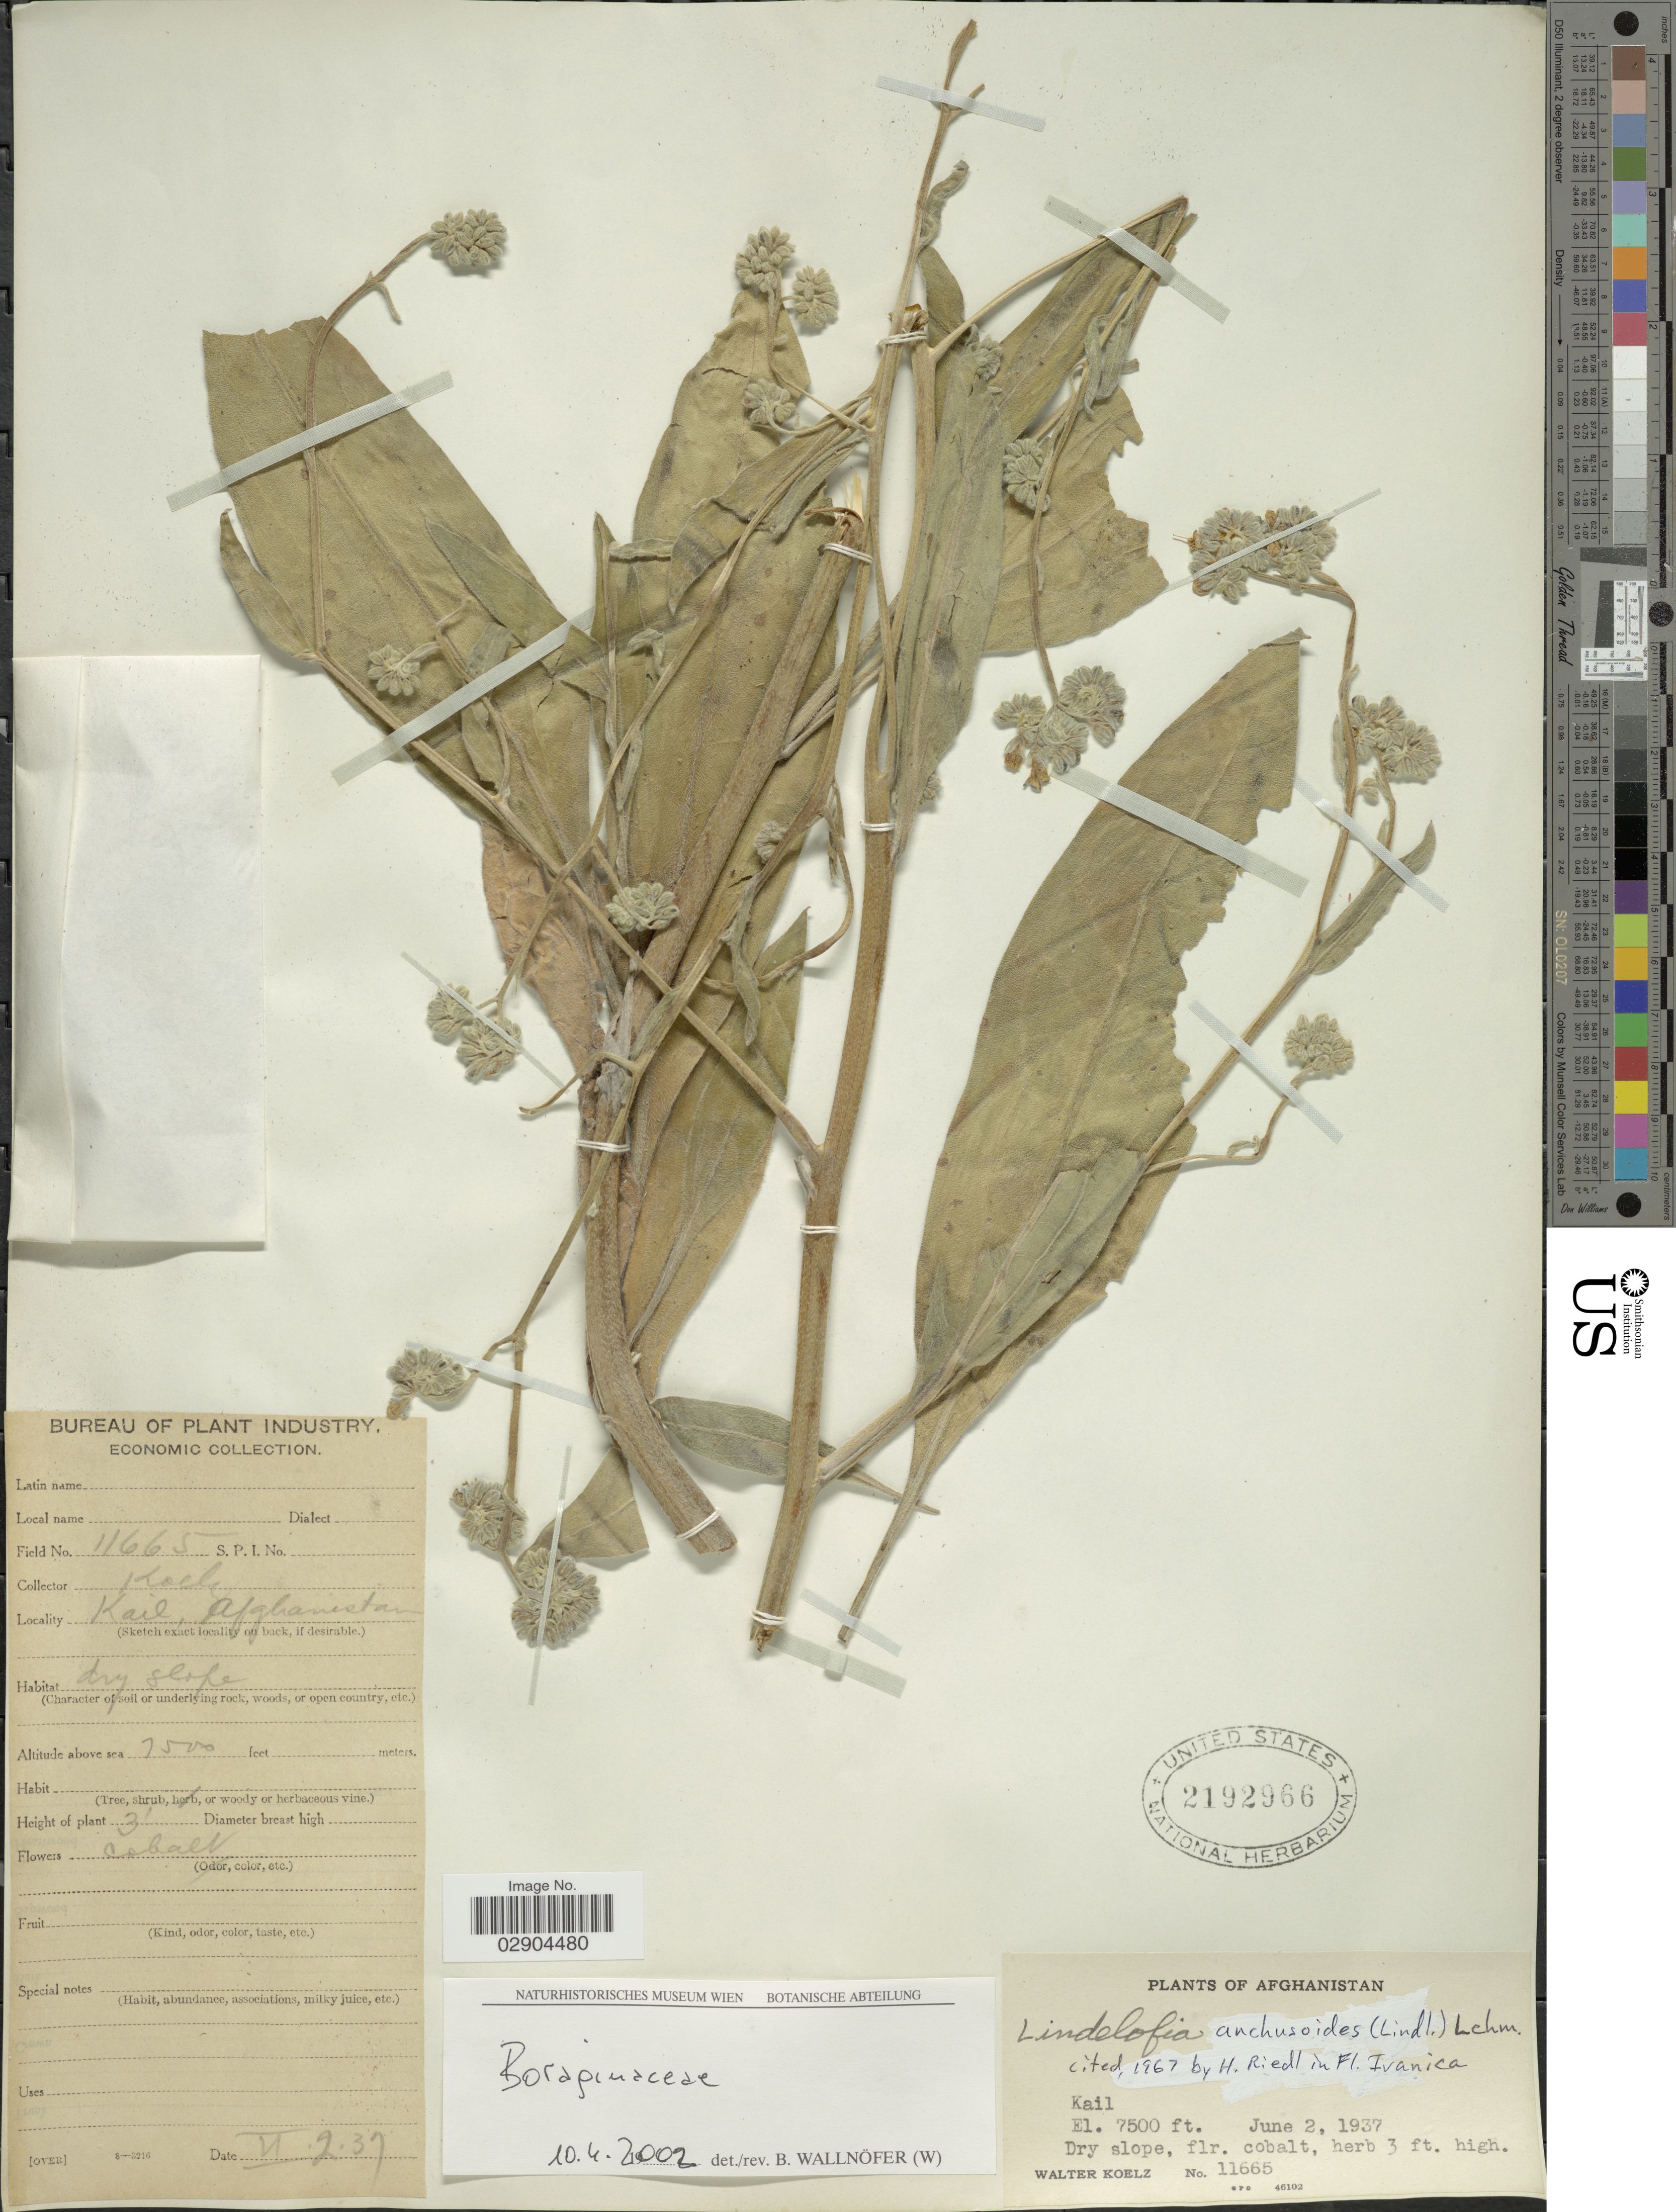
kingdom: Plantae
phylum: Tracheophyta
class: Magnoliopsida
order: Boraginales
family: Boraginaceae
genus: Lindelofia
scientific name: Lindelofia macrostyla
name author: (Bunge) Popov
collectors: W. N. Koelz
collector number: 11665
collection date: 1937-06-02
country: Afghanistan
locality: Kail.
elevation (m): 2286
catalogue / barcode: US 2192966